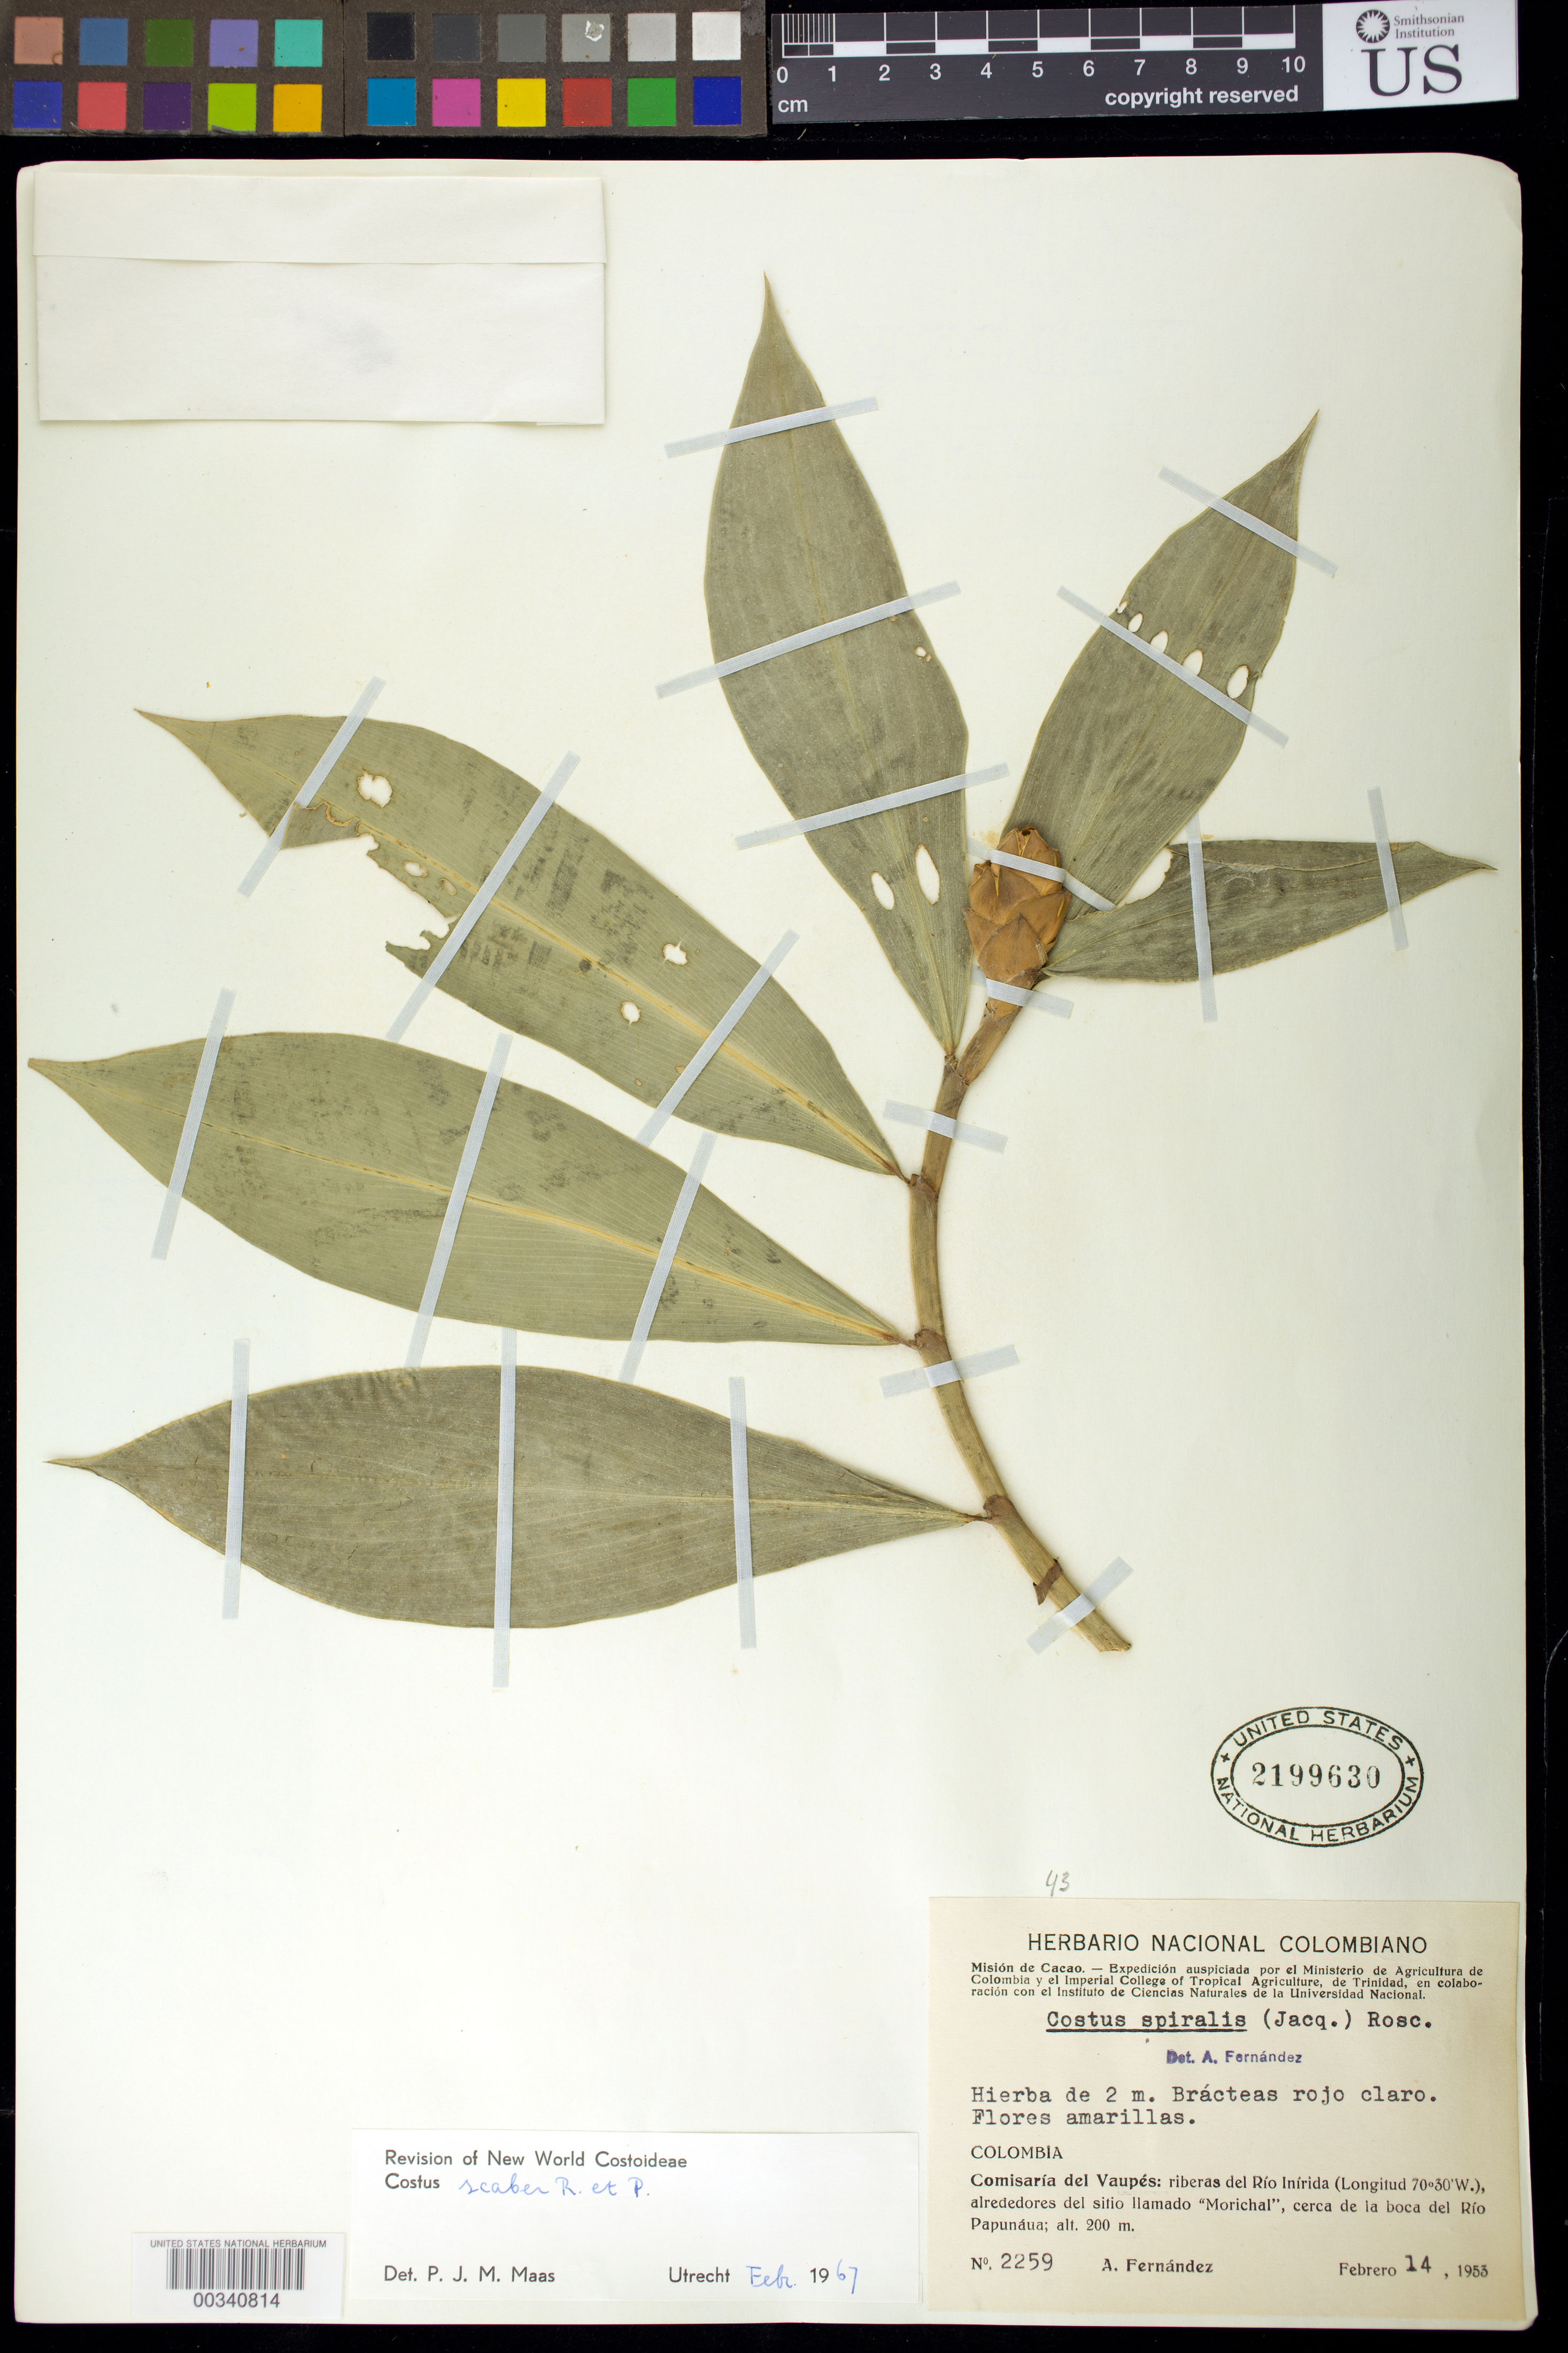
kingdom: Plantae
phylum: Tracheophyta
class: Liliopsida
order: Zingiberales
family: Costaceae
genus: Costus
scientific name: Costus scaber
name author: Ruiz & Pav.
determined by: Maas, Paul J. M.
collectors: Á. Fernández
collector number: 2259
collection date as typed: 14 Feb 1953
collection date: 1953-02-14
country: Colombia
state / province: Vaupés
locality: Riberas del Rio Inirida, Alrededores del Sitio llamado "morichal", Cerca de la Boca del Rio papunaua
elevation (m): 200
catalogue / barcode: US 2199630